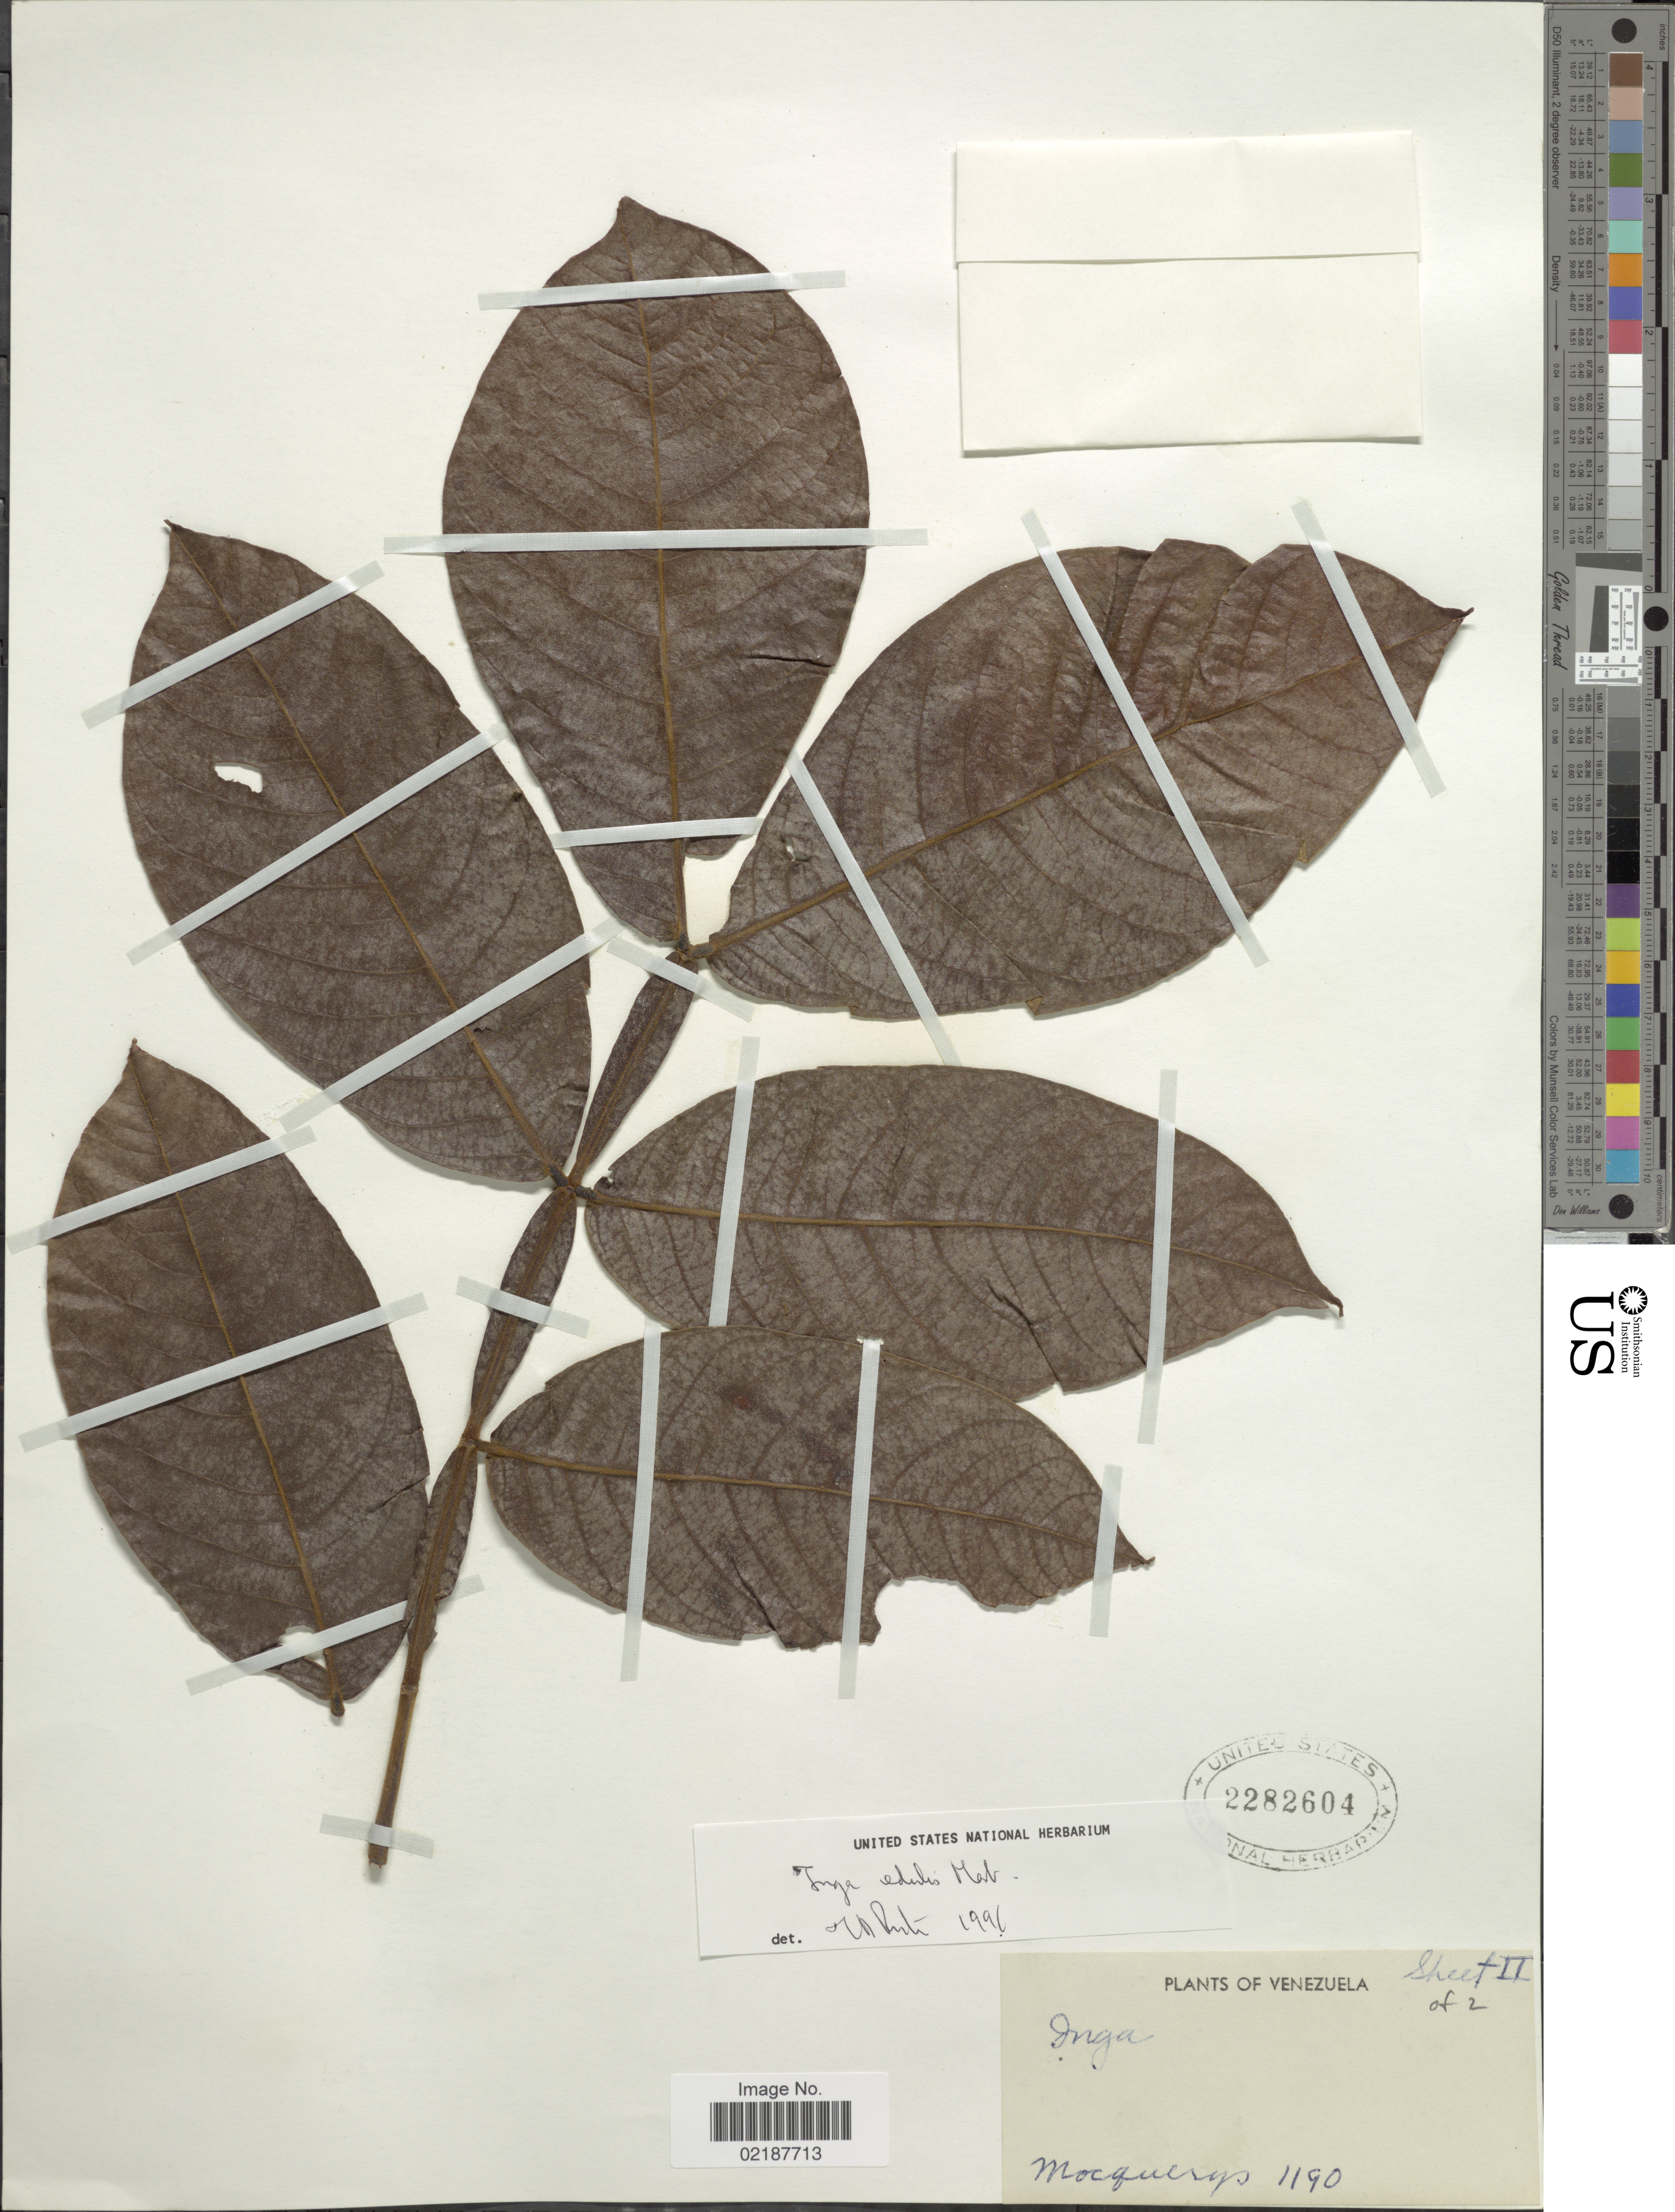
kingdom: Plantae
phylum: Tracheophyta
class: Magnoliopsida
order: Fabales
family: Fabaceae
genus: Inga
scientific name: Inga edulis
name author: Mart.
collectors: A. Mocquerys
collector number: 1190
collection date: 1893/1894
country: Venezuela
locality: S.L.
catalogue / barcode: US 2282604